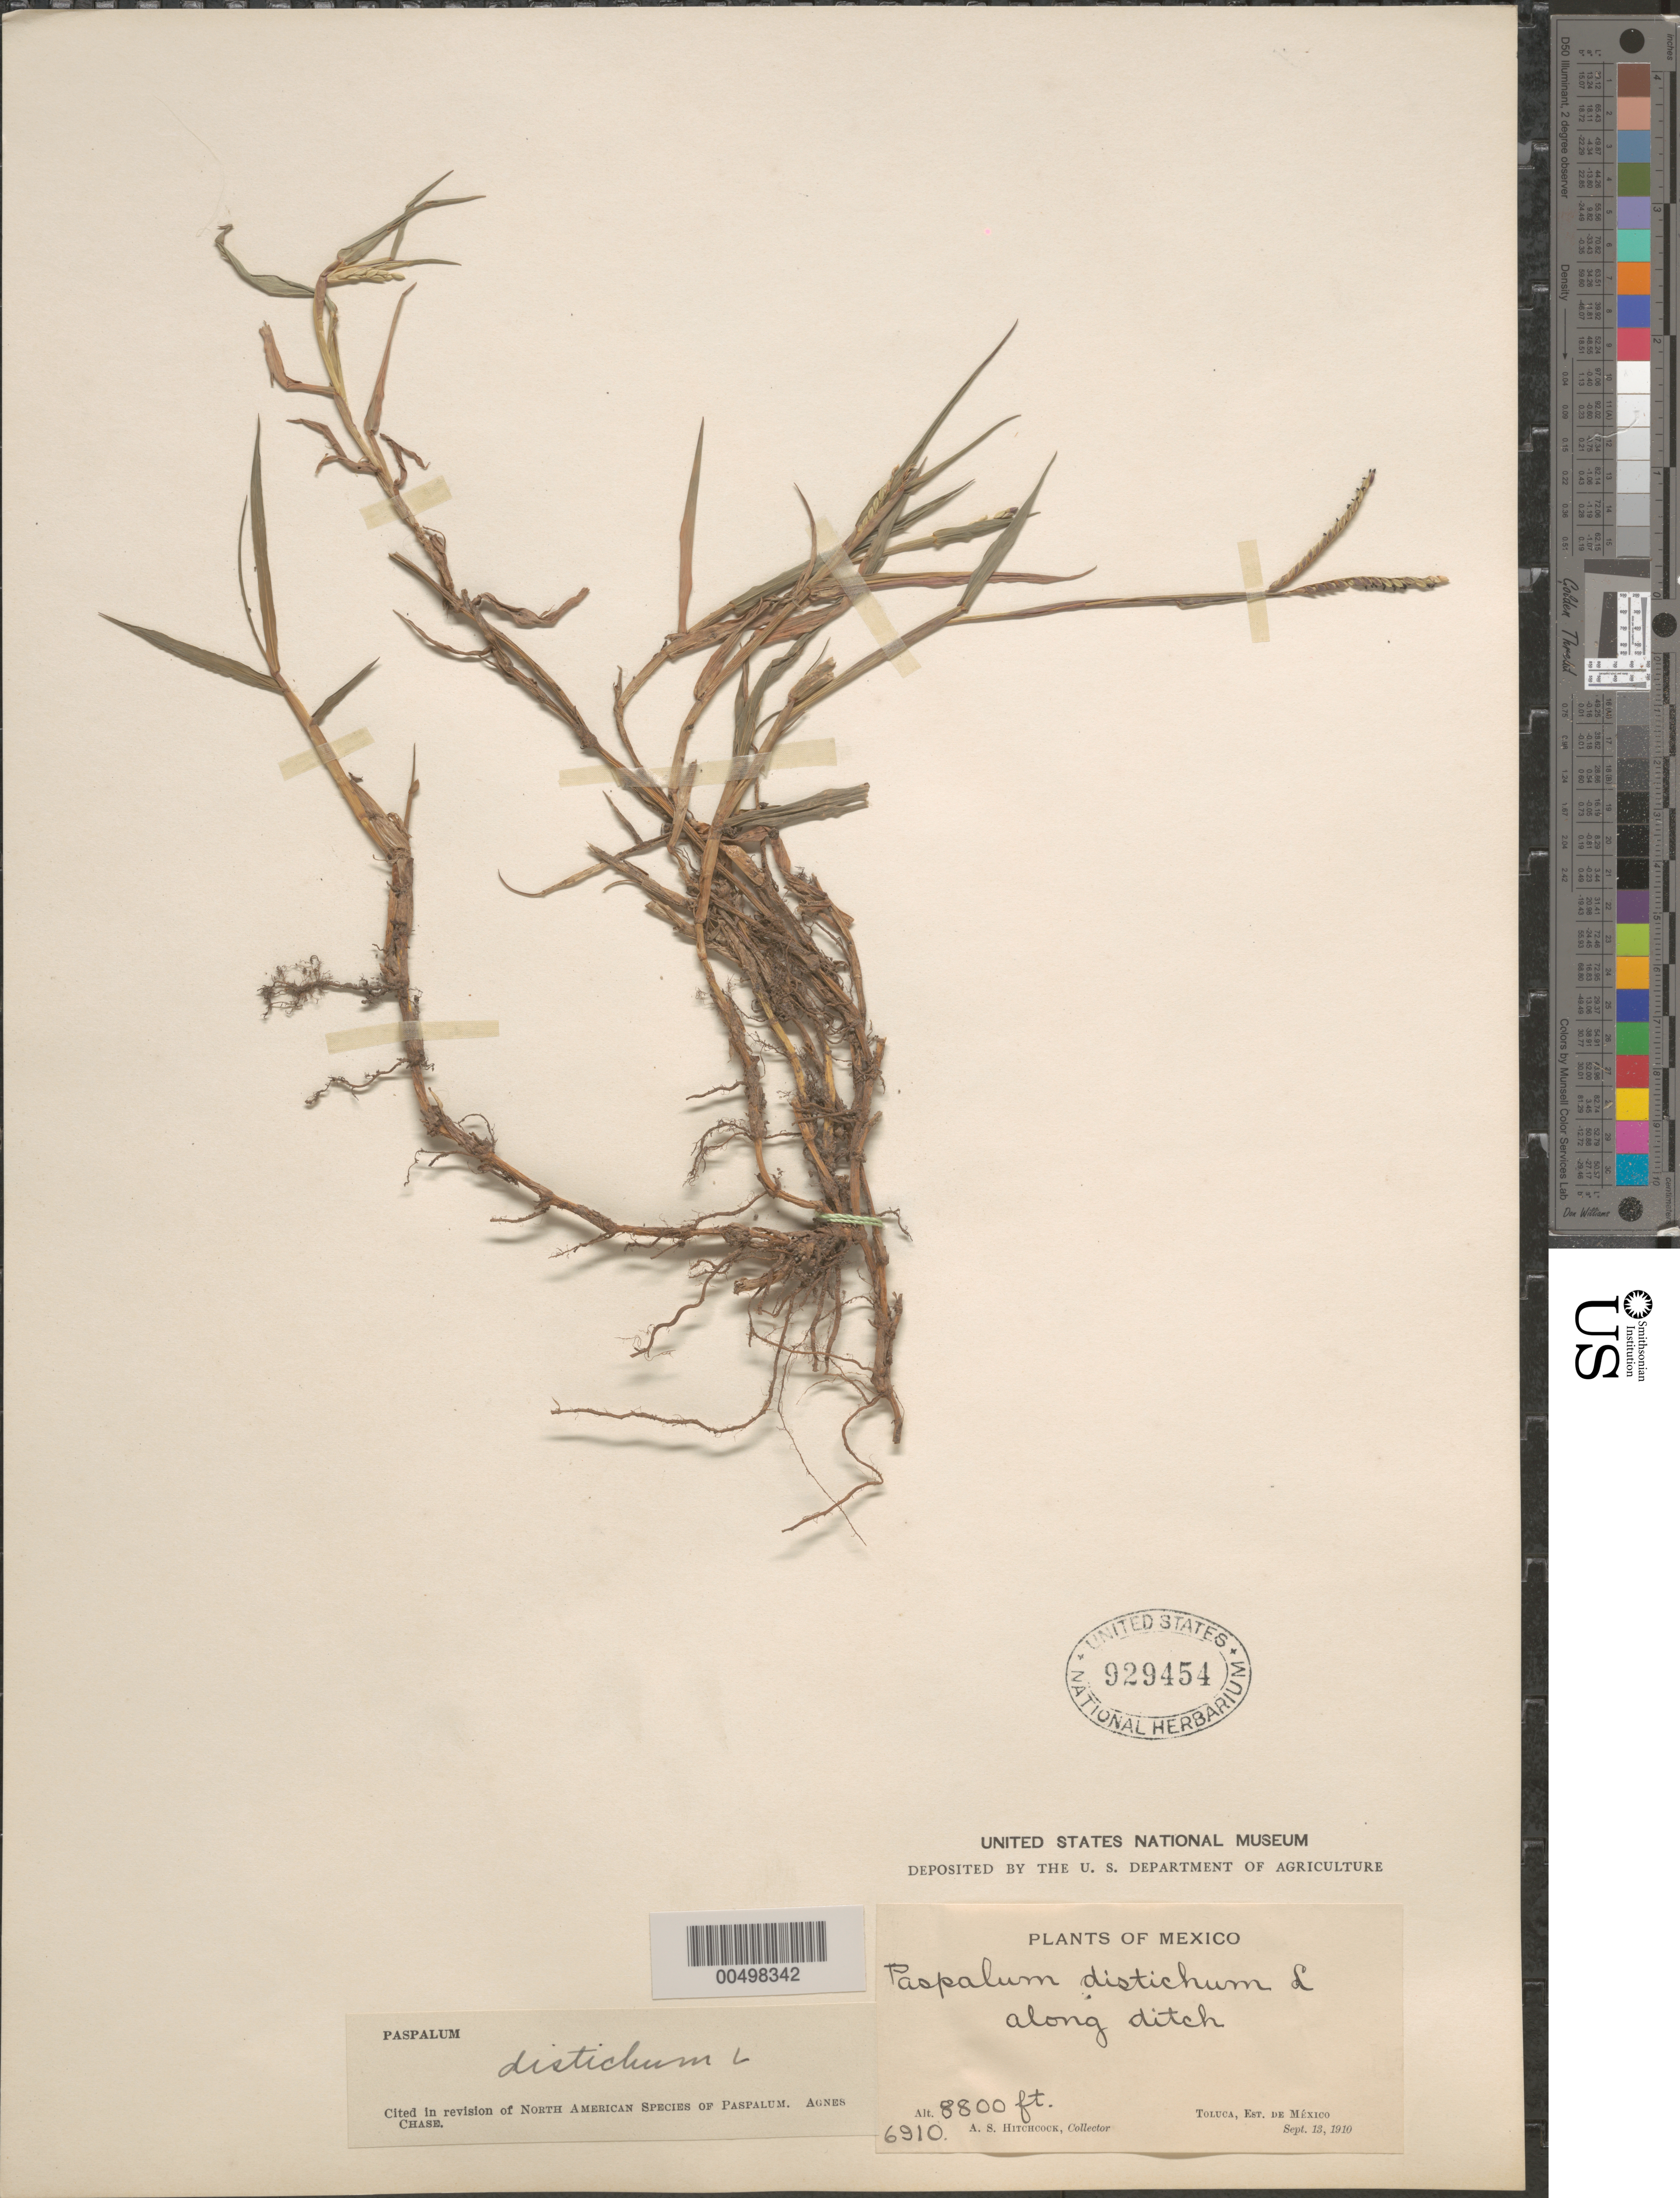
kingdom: Plantae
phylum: Tracheophyta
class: Liliopsida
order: Poales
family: Poaceae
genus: Paspalum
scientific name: Paspalum paspaloides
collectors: A. S. Hitchcock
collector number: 6910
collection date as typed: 13 Sep 1910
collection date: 1910-09-13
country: Mexico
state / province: México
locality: Toluca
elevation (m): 2682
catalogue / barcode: US 929454